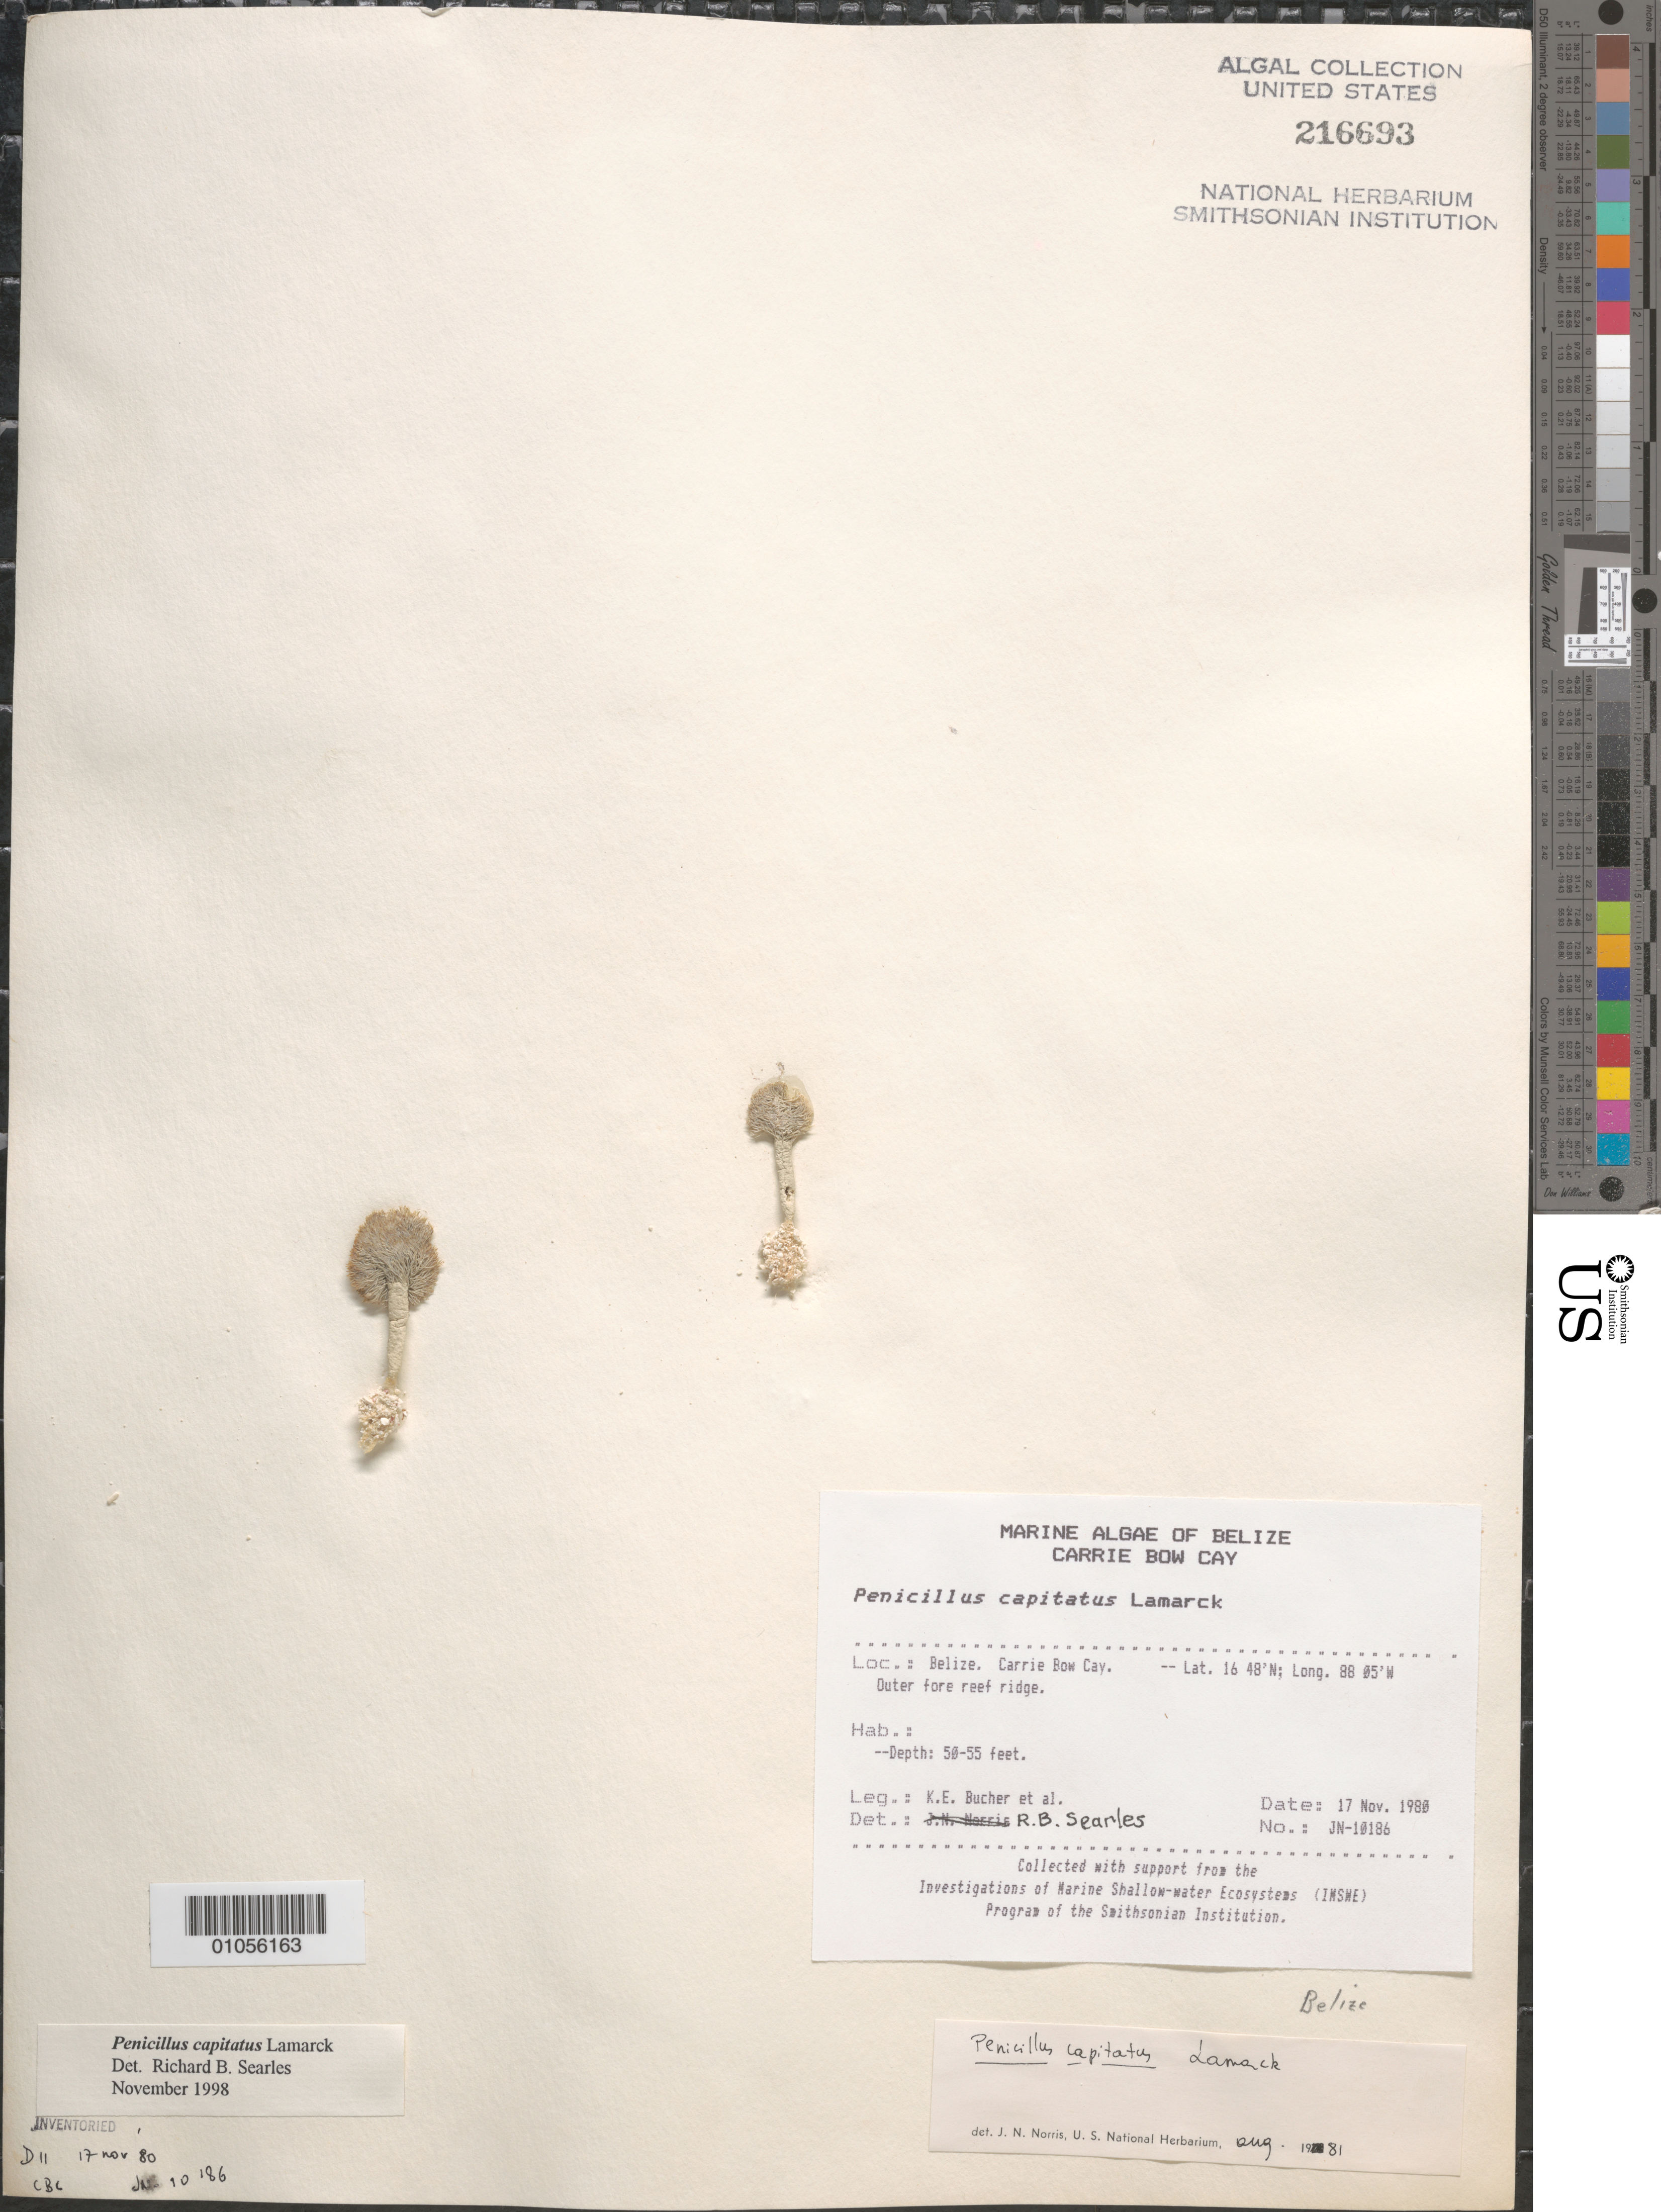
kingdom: Plantae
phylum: Chlorophyta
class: Ulvophyceae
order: Bryopsidales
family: Udoteaceae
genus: Penicillus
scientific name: Penicillus capitatus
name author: Lam.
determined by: Searles, R. B.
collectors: K. E. Bucher & et al.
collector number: JN-10186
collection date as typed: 17 Nov 1980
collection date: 1980-11-17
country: Belize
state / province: Stann Creek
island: Carrie Bow Cay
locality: Outer fore reef ridge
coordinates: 16 48'N, 88 05'W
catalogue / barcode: US 216693